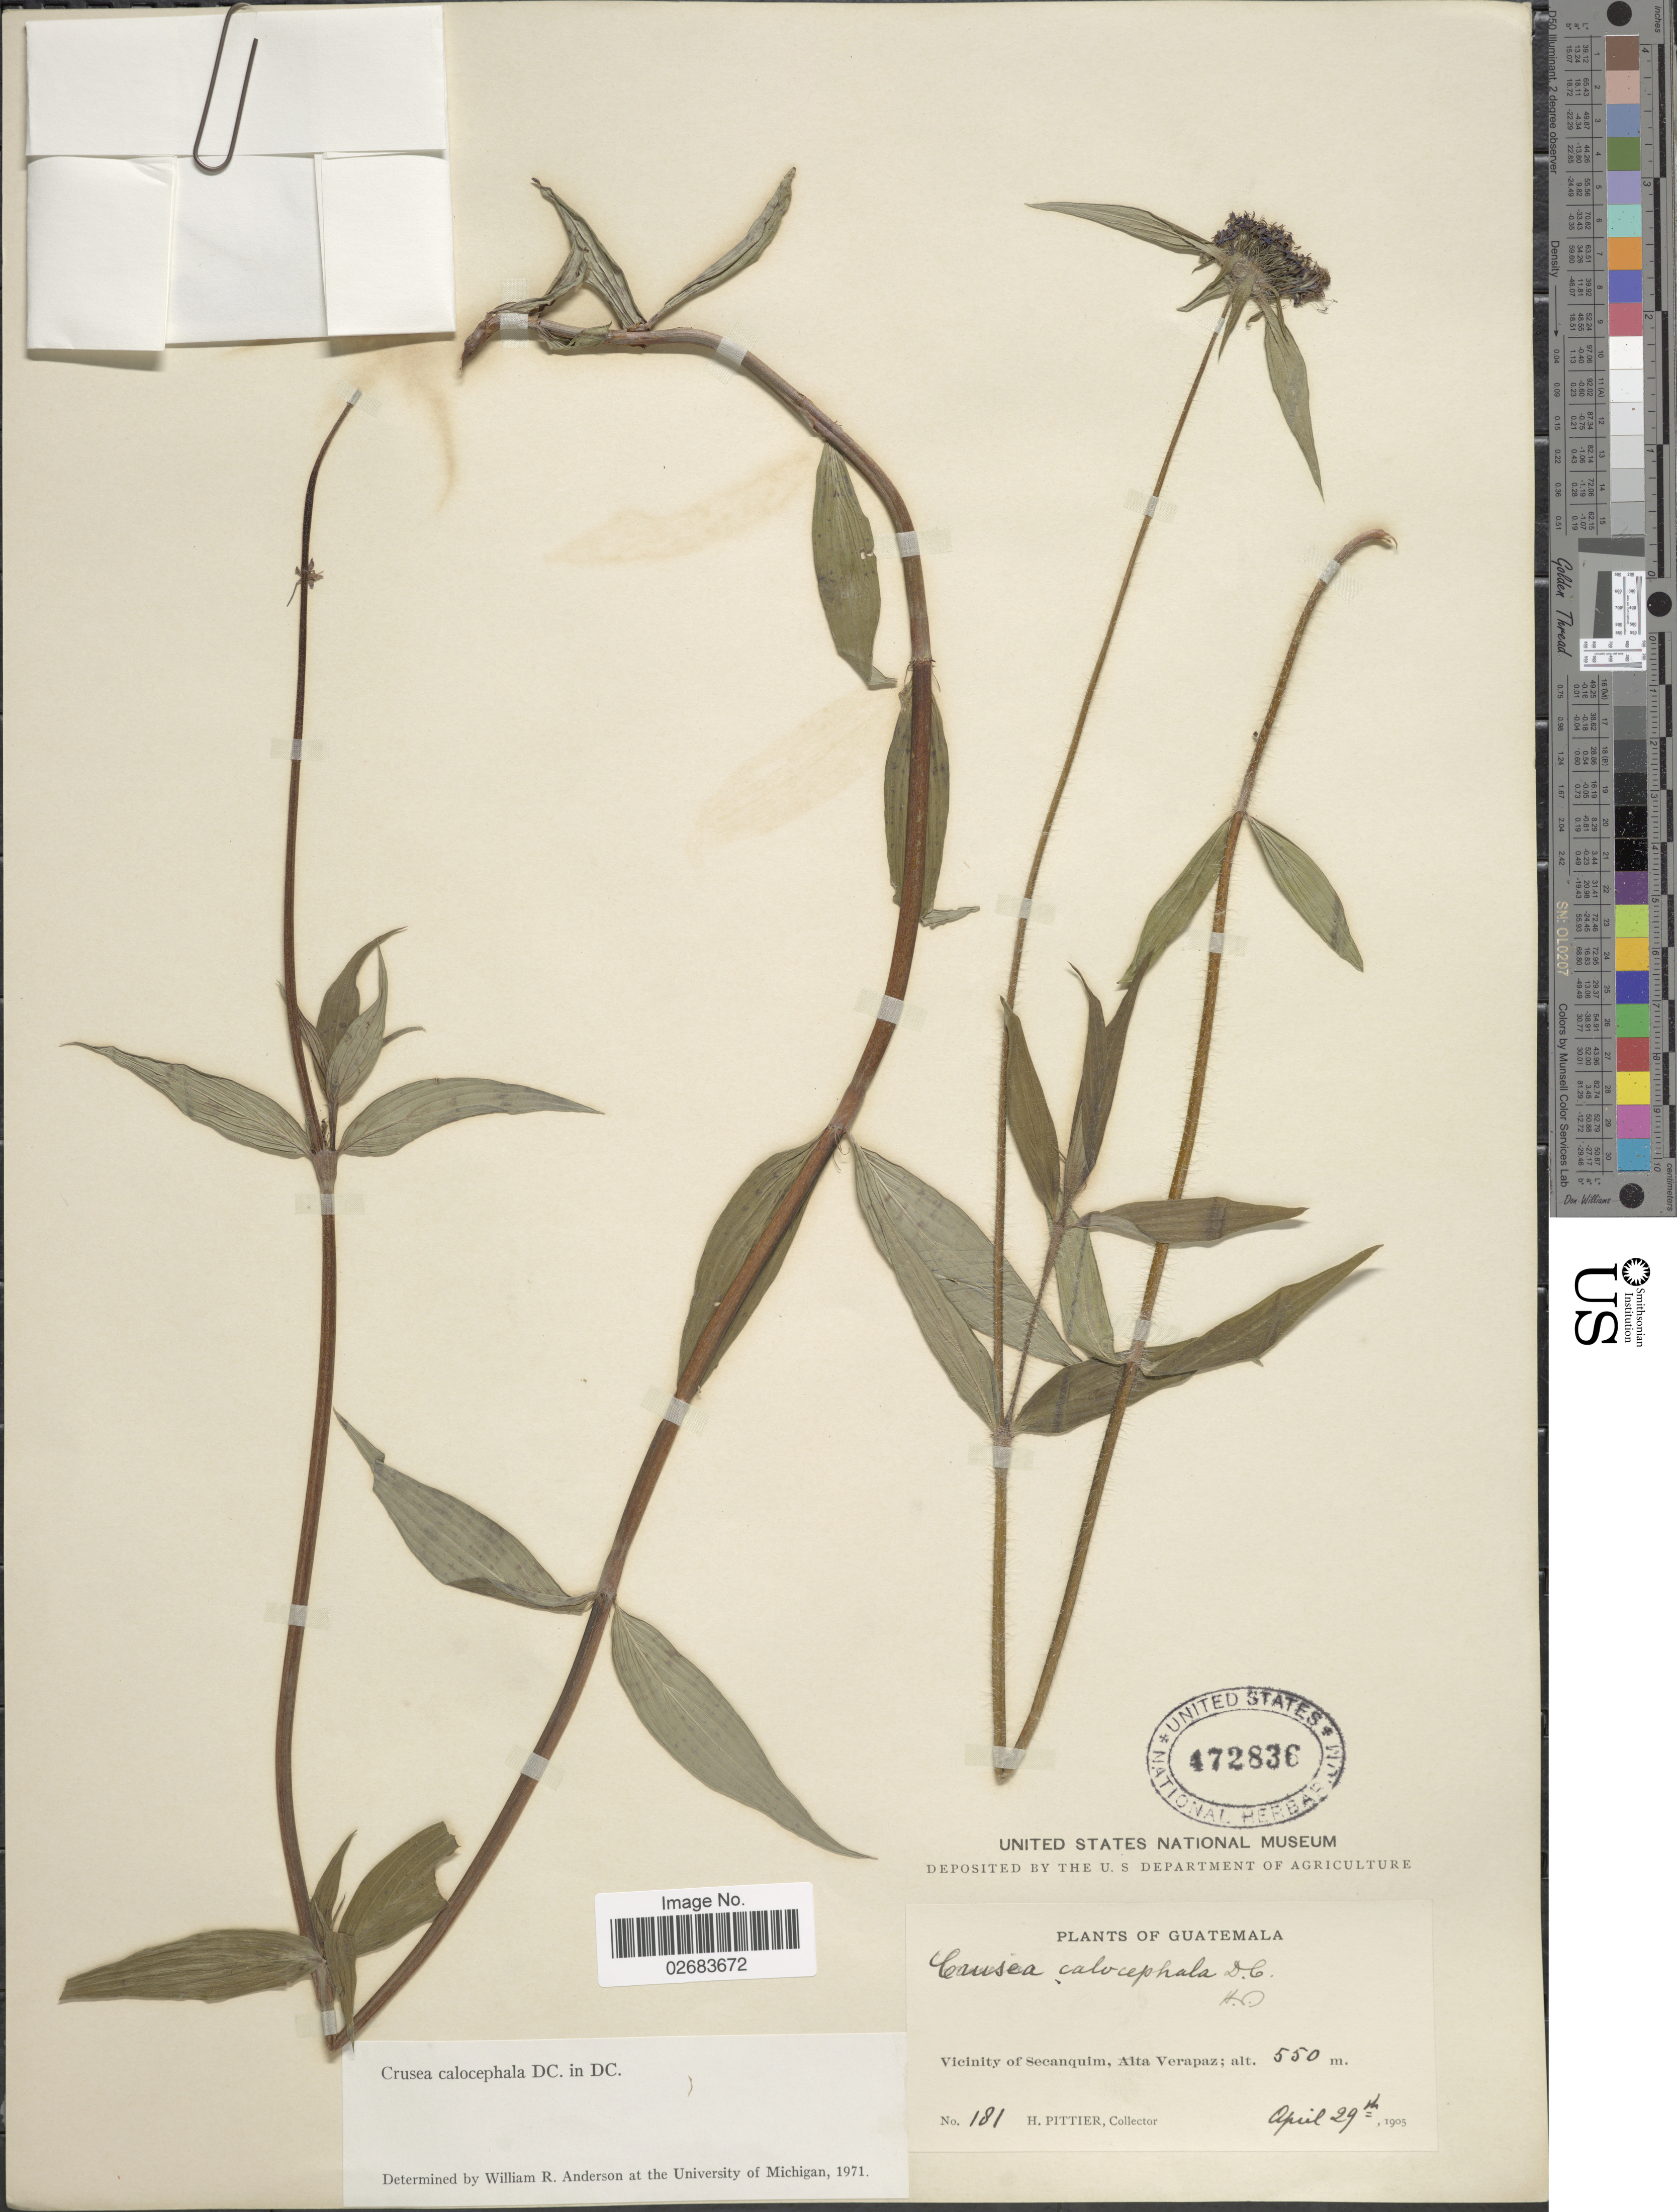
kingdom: Plantae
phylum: Tracheophyta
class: Magnoliopsida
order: Gentianales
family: Rubiaceae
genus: Crusea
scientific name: Crusea calocephala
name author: DC.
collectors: H. F. Pittier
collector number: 181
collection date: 1905-04-29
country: Guatemala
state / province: Alta Verapaz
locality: Vicinity of Secanquim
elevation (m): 550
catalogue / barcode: US 472836